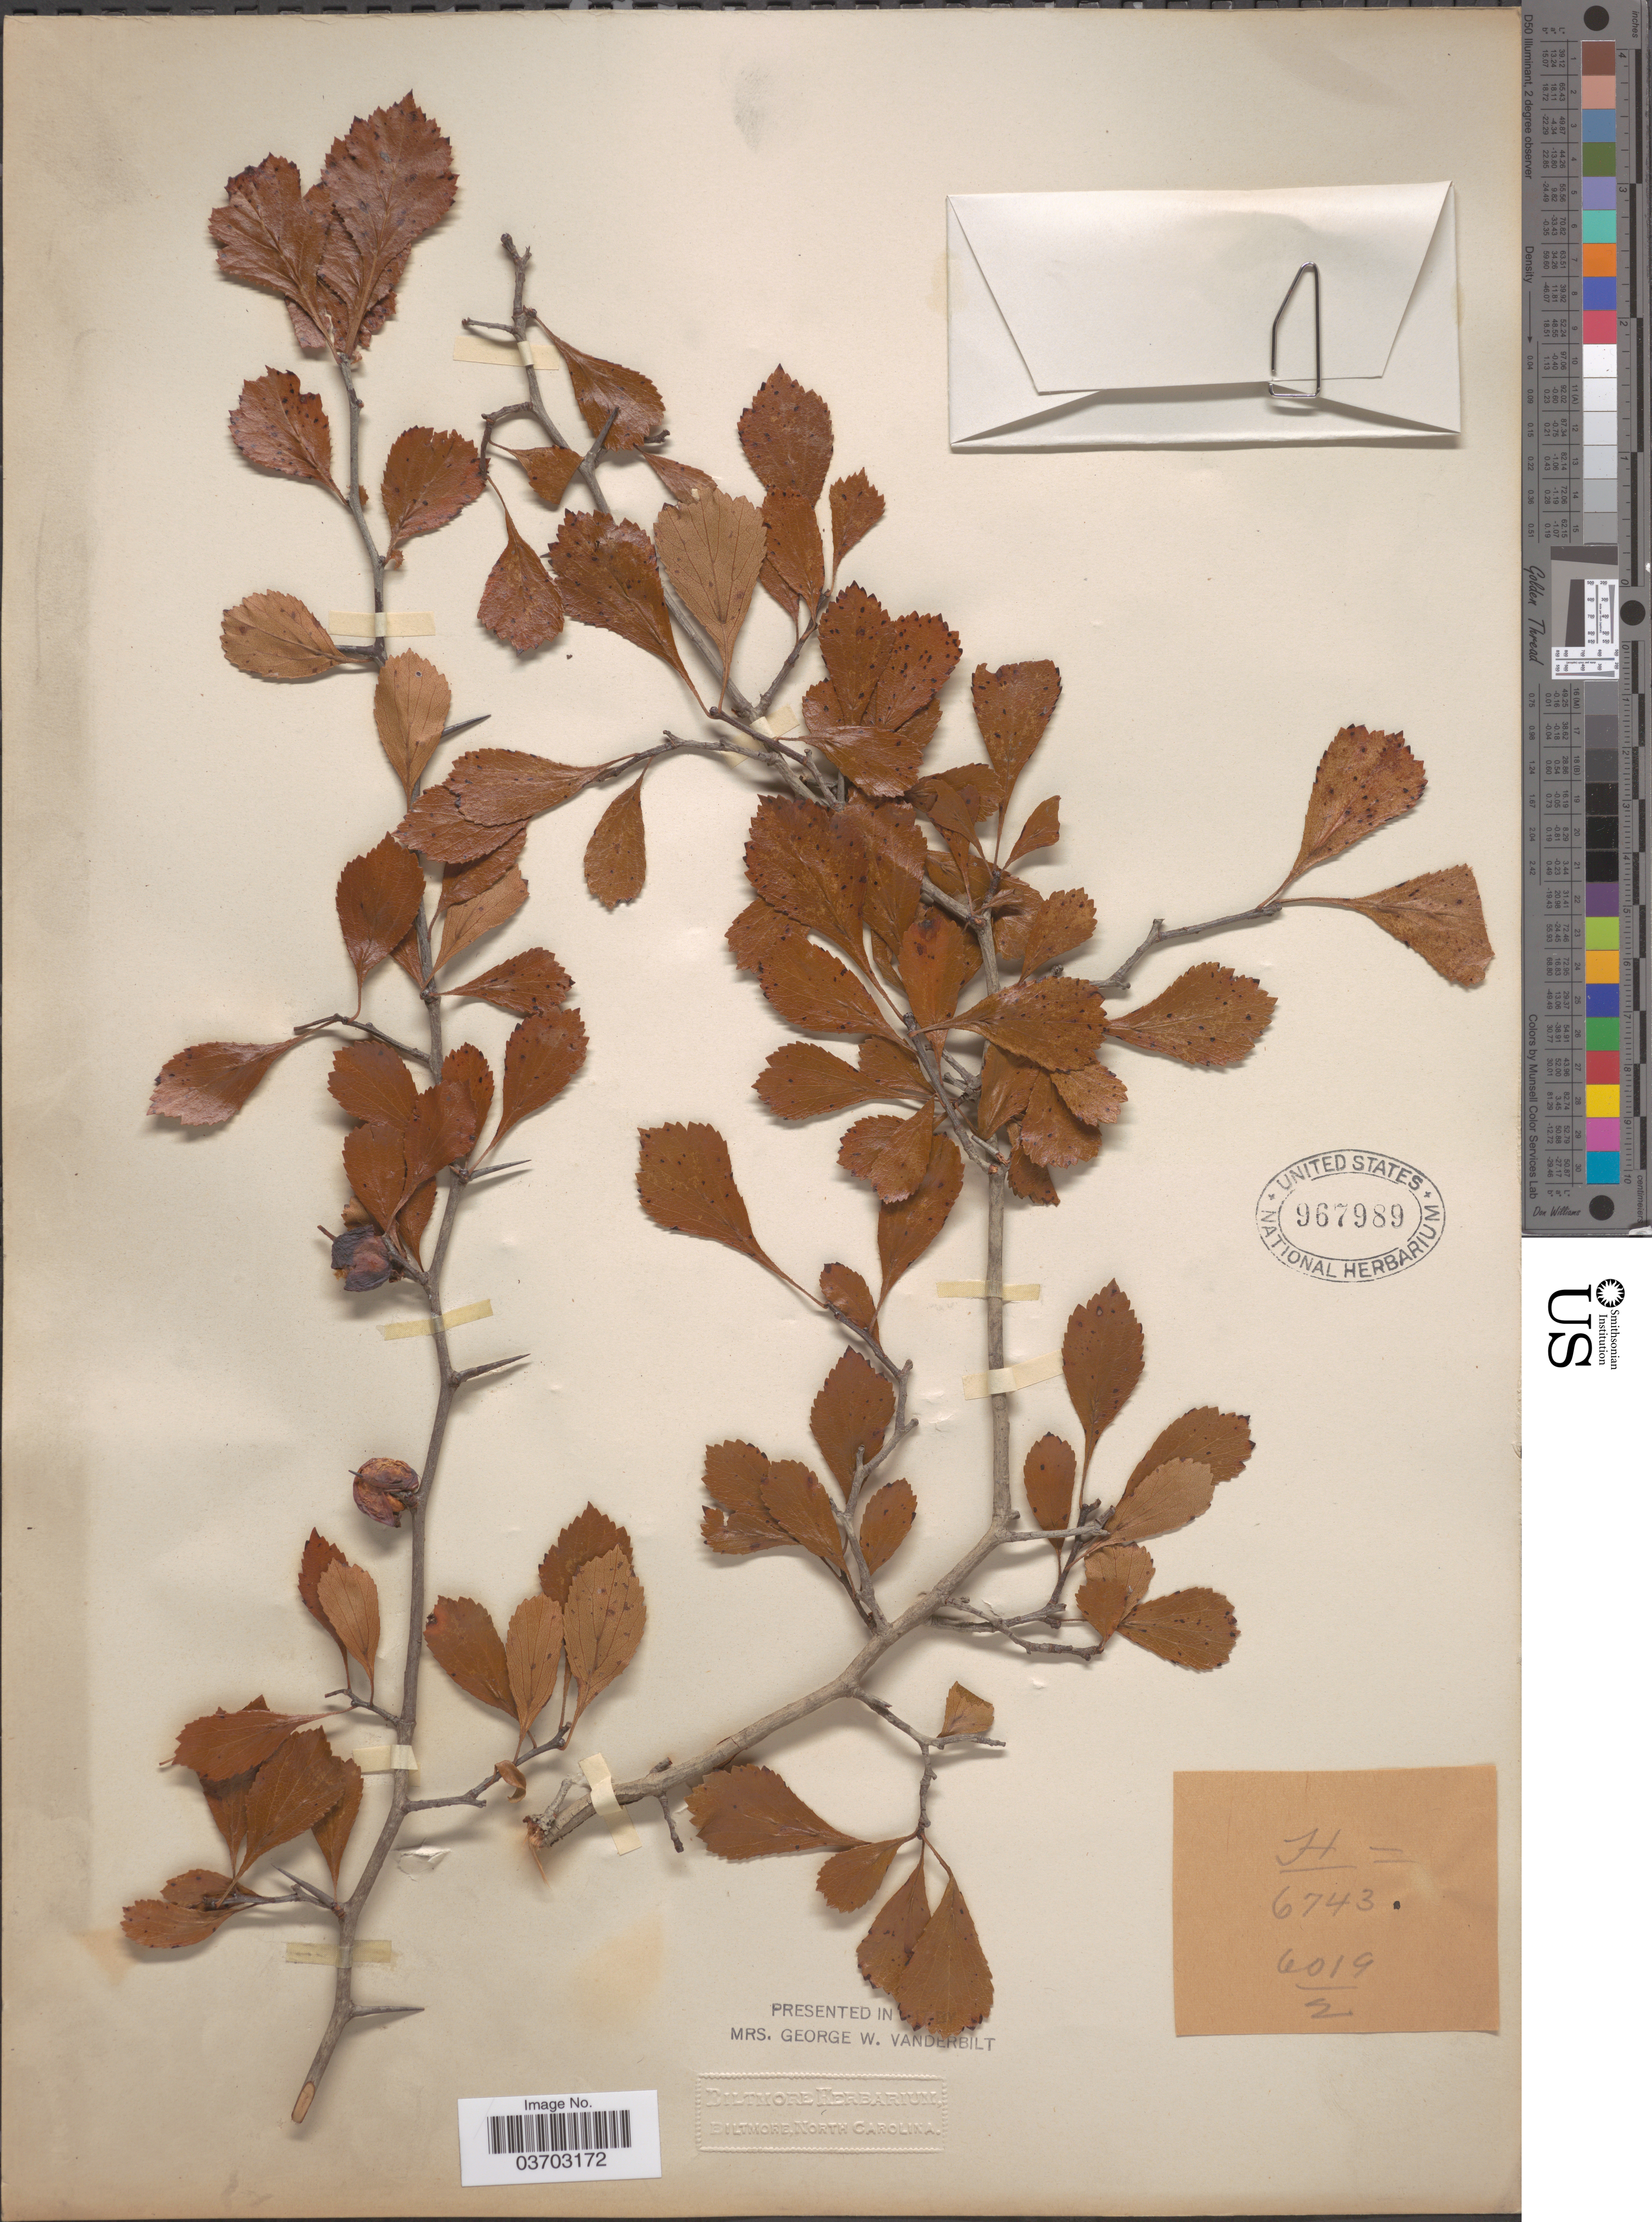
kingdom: Plantae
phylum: Tracheophyta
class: Magnoliopsida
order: Rosales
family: Rosaceae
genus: Crataegus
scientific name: Crataegus sp.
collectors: ex herb. Biltmore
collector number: H/6743=6019/2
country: United States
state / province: North Carolina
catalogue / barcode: US 967989